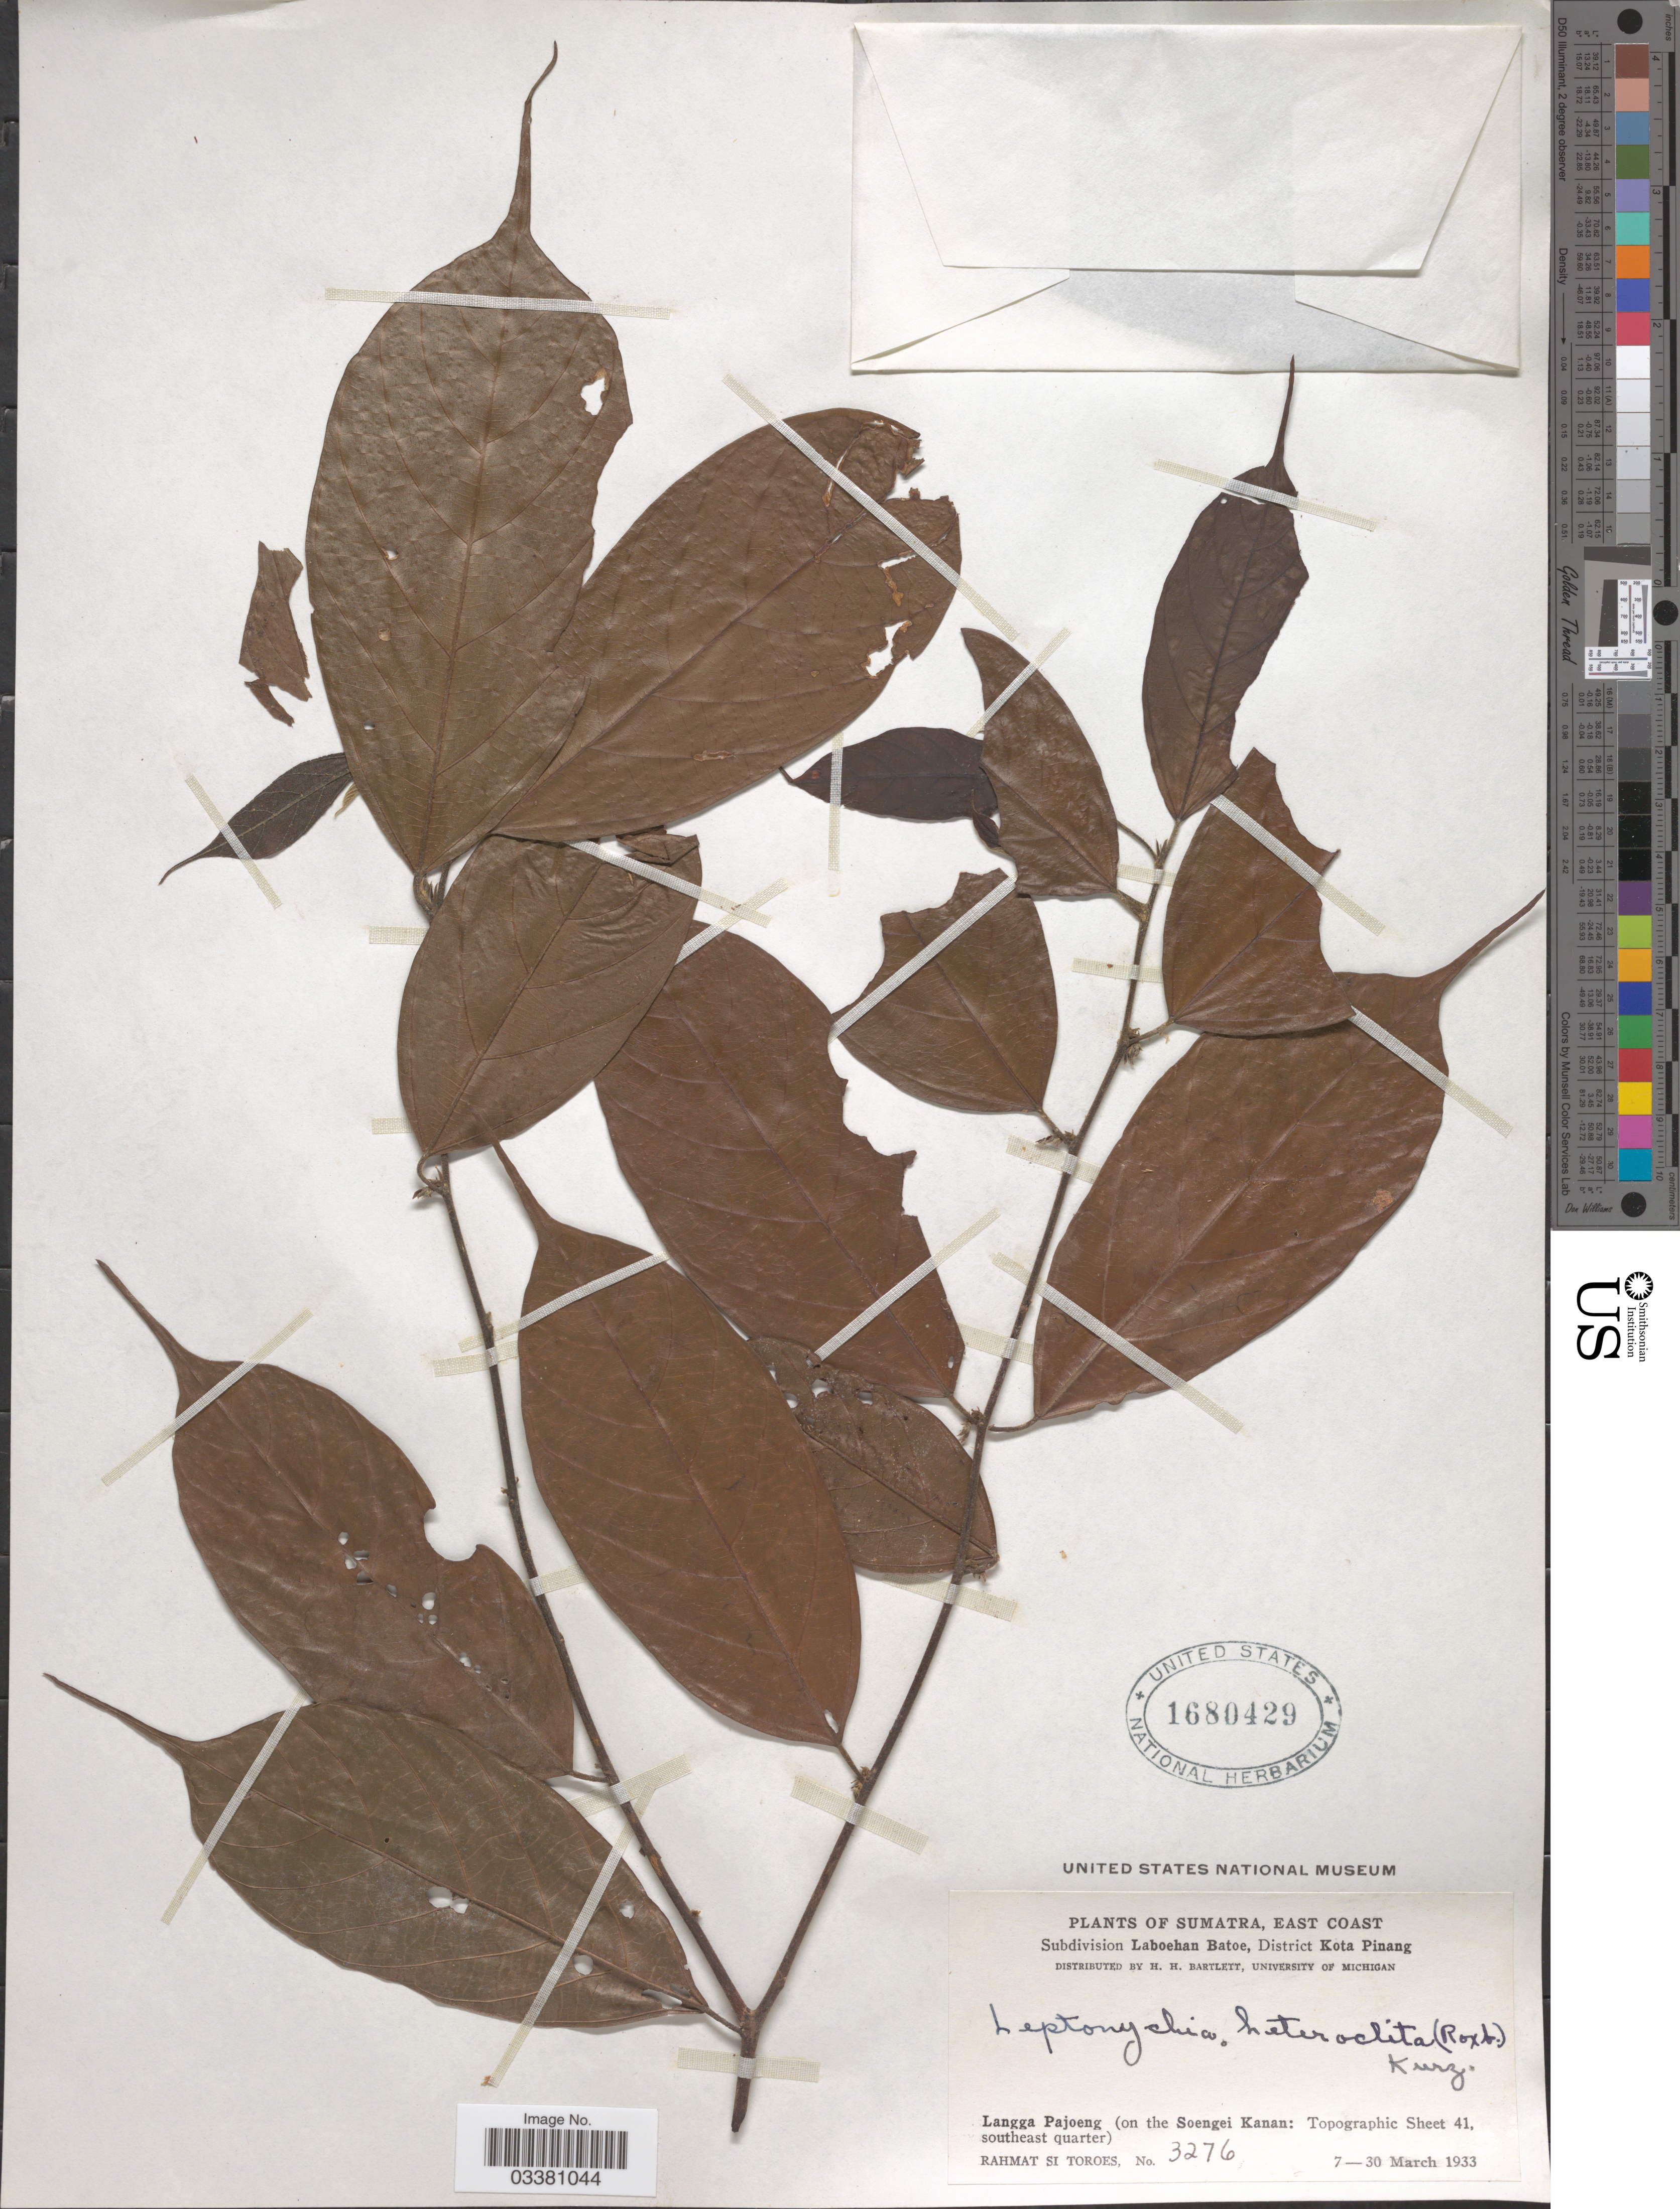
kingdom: Plantae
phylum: Tracheophyta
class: Magnoliopsida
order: Malvales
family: Malvaceae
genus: Leptonychia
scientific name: Leptonychia caudata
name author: Burret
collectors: Rahmat Si Boeea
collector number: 3276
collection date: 1933-03-07/1933-03-30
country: Indonesia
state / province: Sumatra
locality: East Coast. Subdivision Laboehan Batoe, District Kota Pinang. Langga Pajoeng (on the Soengei Kanan: Topgraphic Sheet 41, southeast quarter).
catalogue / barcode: US 1680429